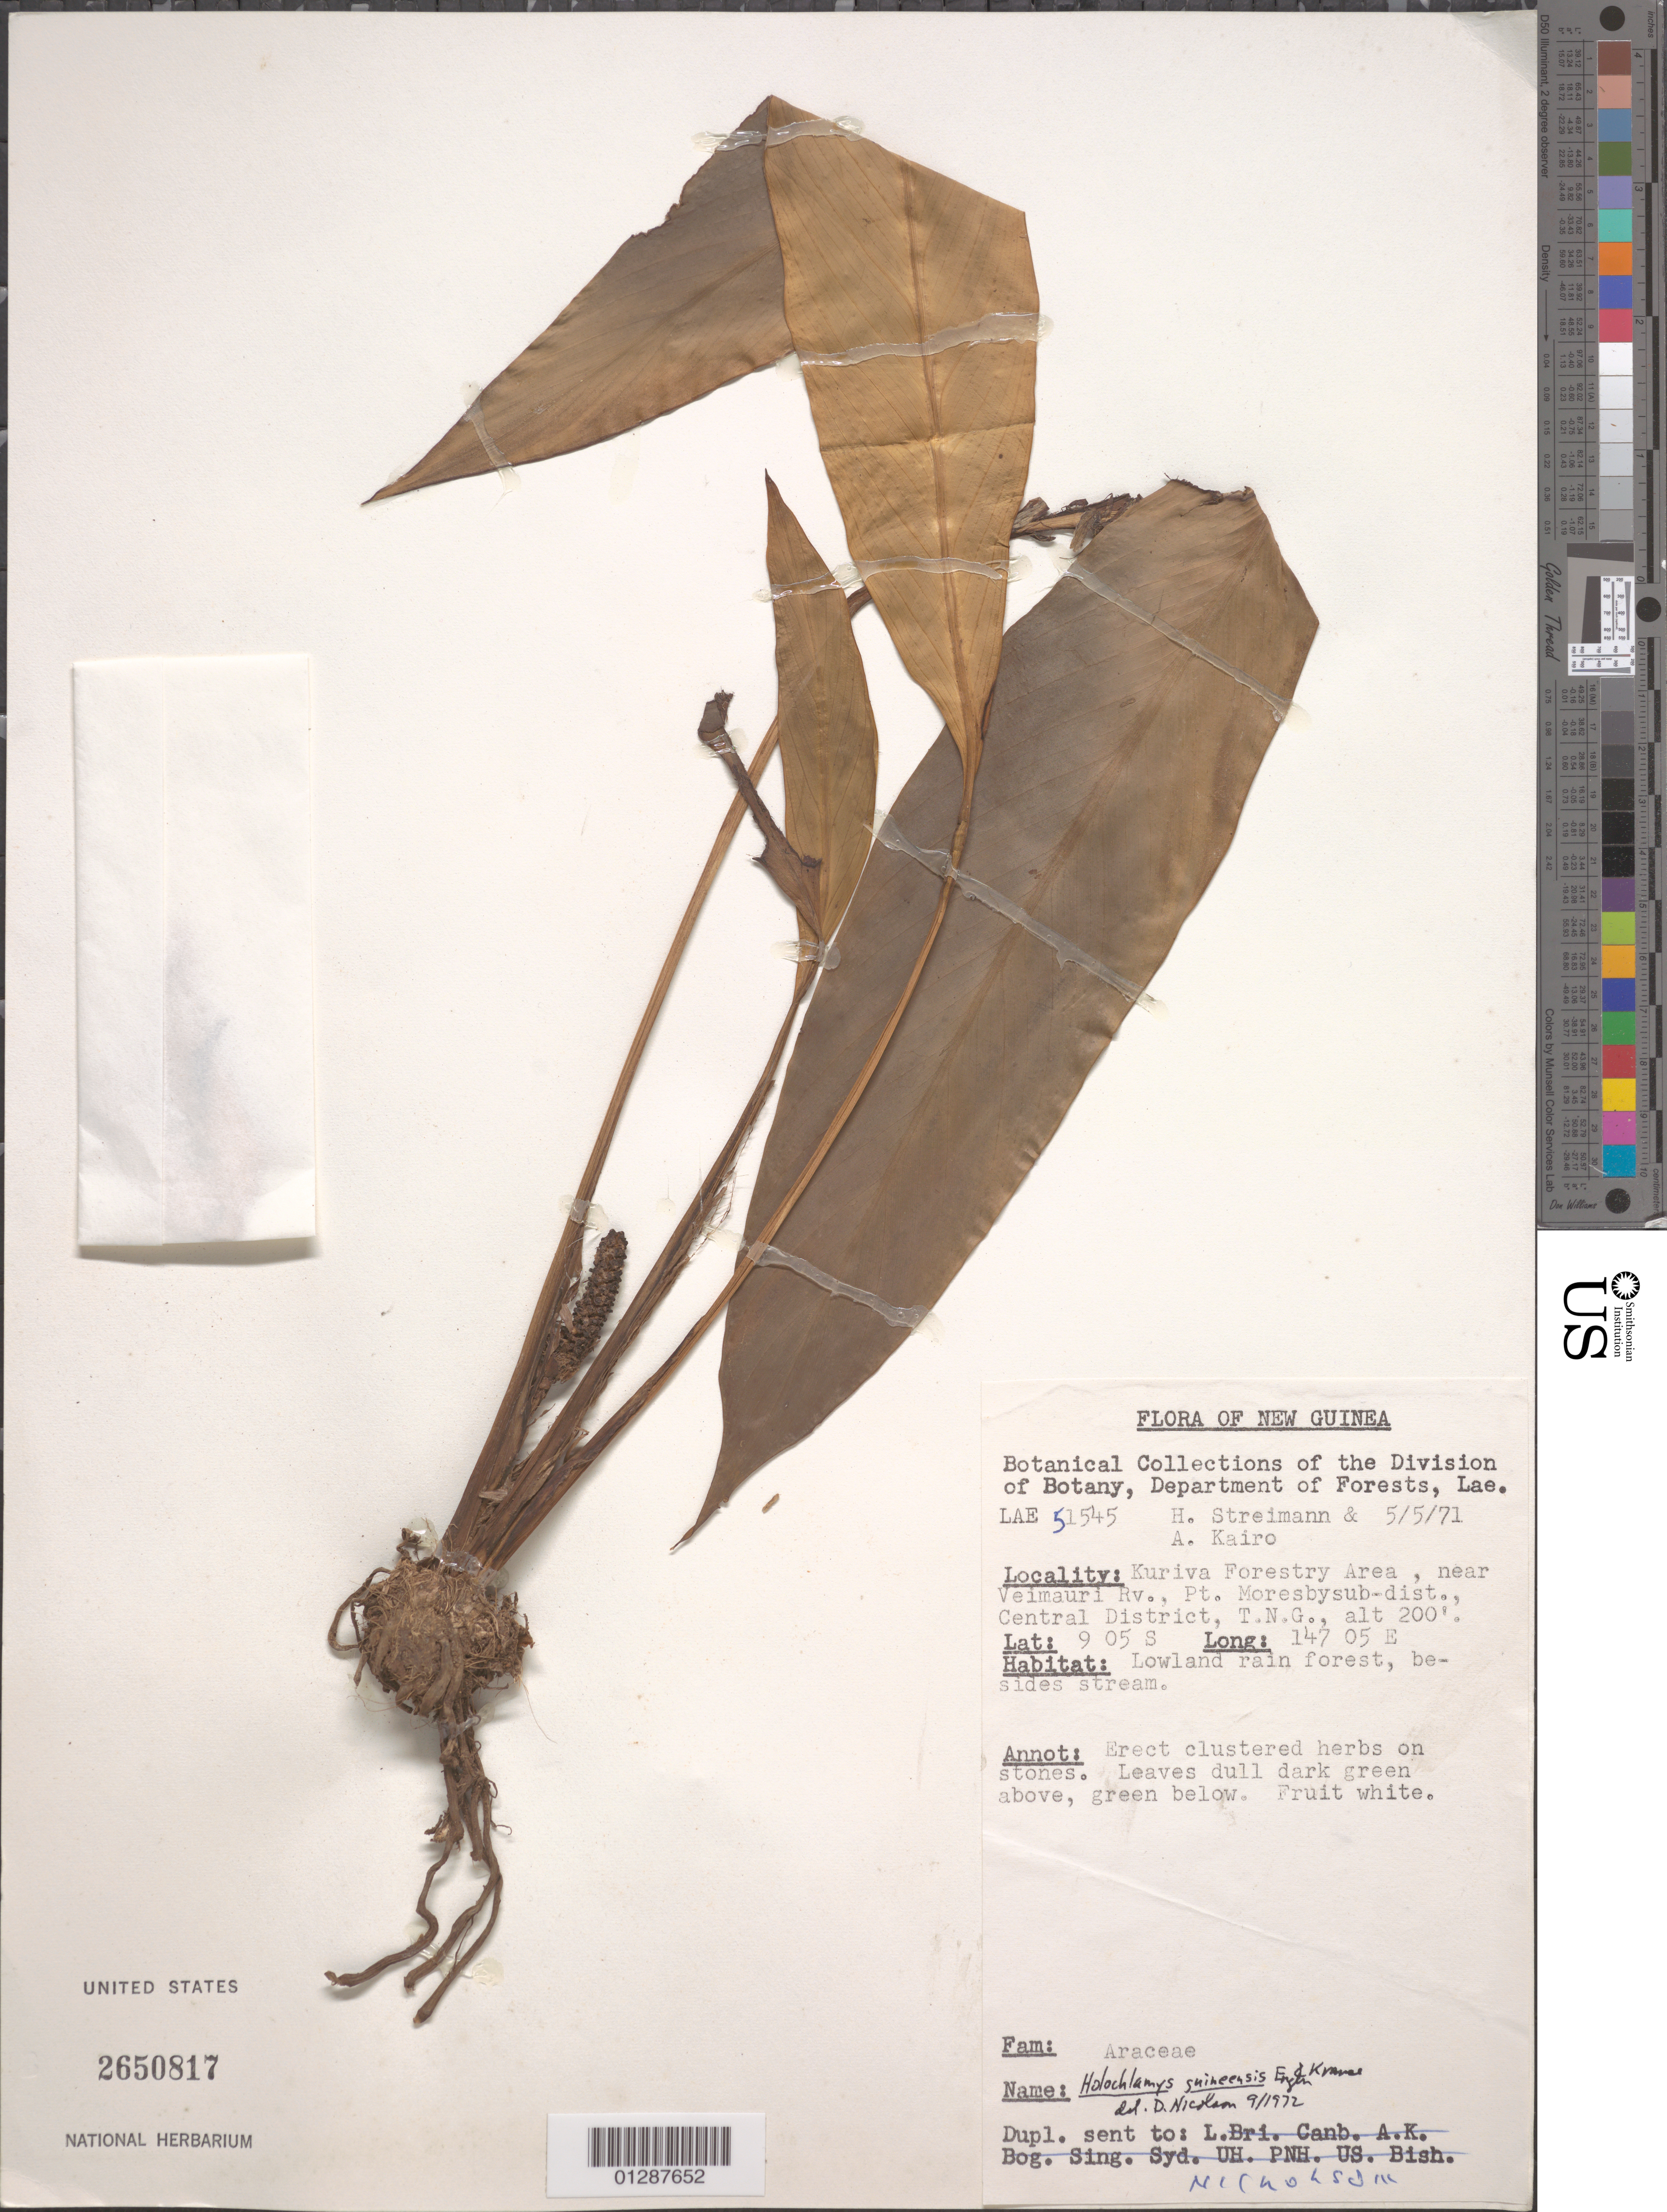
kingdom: Plantae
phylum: Tracheophyta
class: Liliopsida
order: Alismatales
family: Araceae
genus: Holochlamys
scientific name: Holochlamys beccarii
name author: Engl.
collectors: H. Streimann & A. Kairo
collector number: LAE 51545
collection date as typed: Transcribed d/m/y: 5/5/71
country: Papua New Guinea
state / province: Central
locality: New Guinea. Kuriva Forestry Area, near Veimauri Rv., Pt. Moresbysub-dist., Central District, T.N.G.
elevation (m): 61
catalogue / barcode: US 2650817